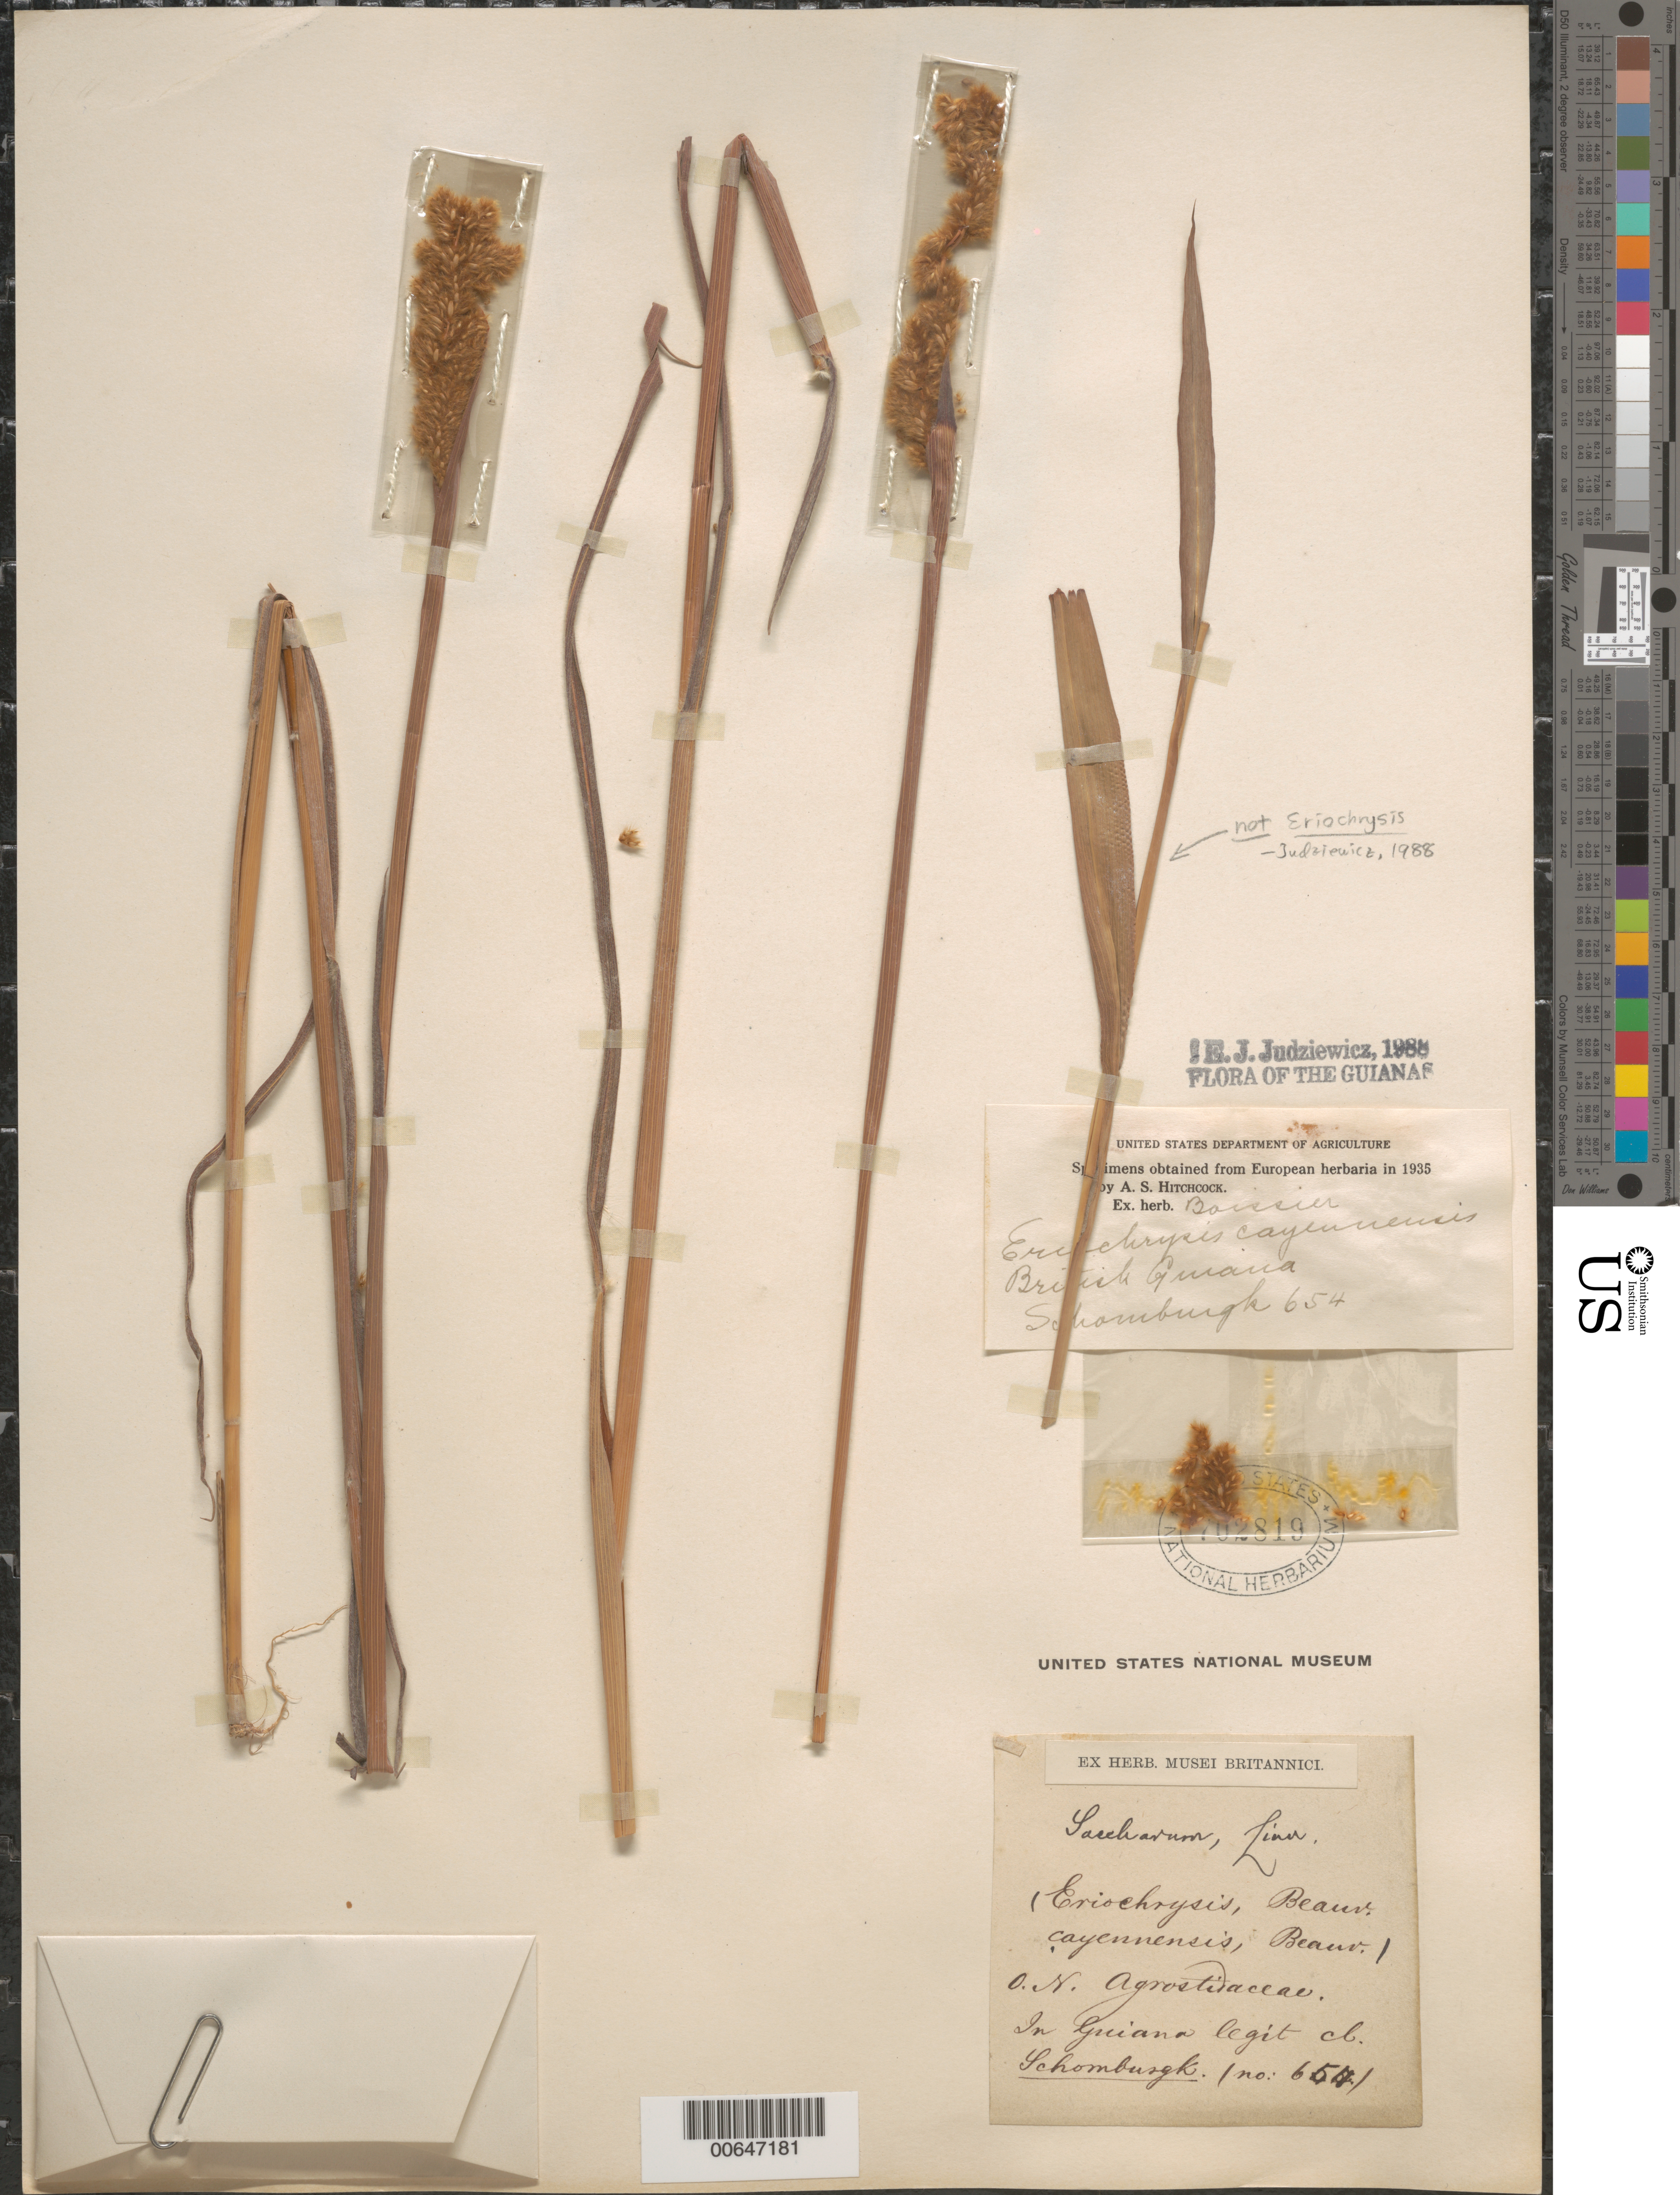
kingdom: Plantae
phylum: Tracheophyta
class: Liliopsida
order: Poales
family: Poaceae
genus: Eriochrysis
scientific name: Eriochrysis cayennensis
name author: P. Beauv.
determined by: Judziewicz, E. J.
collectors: R. H. Schomburgk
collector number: I 654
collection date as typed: s.d.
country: Guyana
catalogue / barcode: US 702819